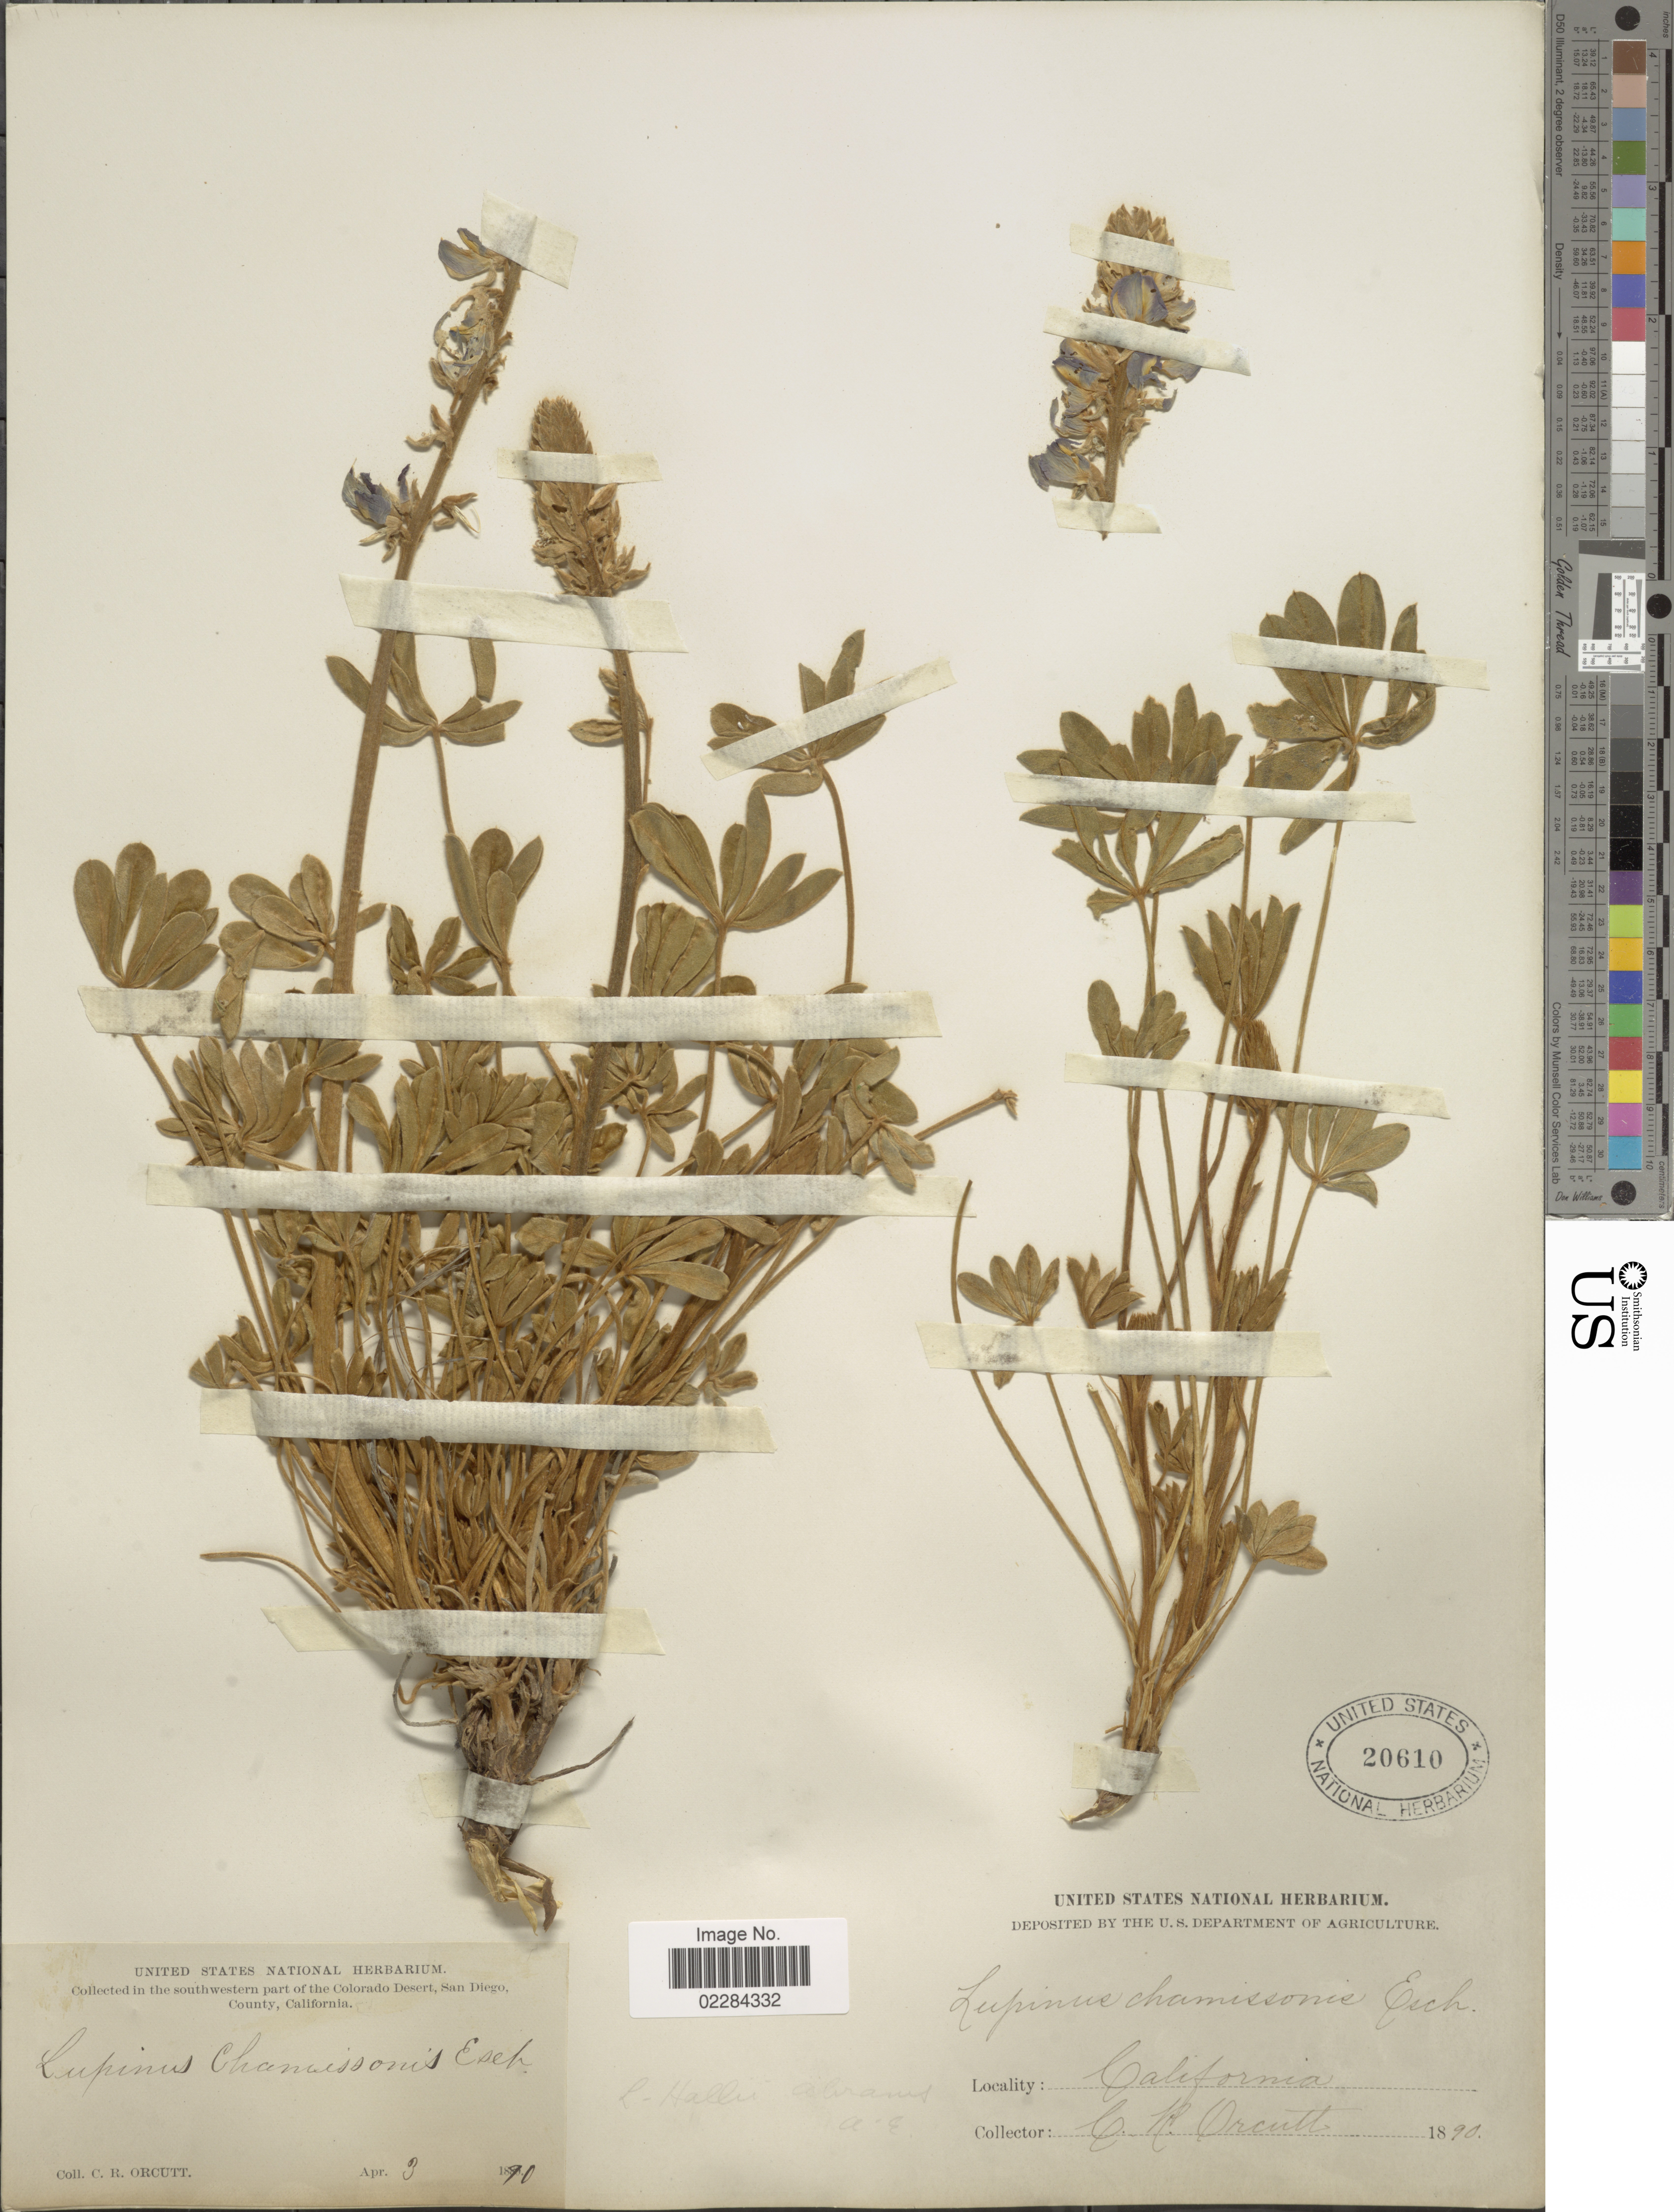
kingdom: Plantae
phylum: Tracheophyta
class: Magnoliopsida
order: Fabales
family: Fabaceae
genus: Lupinus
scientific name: Lupinus excubitus var. hallii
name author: (Abrams) C.P. Sm.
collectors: C. R. Orcutt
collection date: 1890-04-03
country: United States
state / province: California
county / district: San Diego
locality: Southwestern part of the Colorado Desert, San Diego County.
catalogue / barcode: US 20610